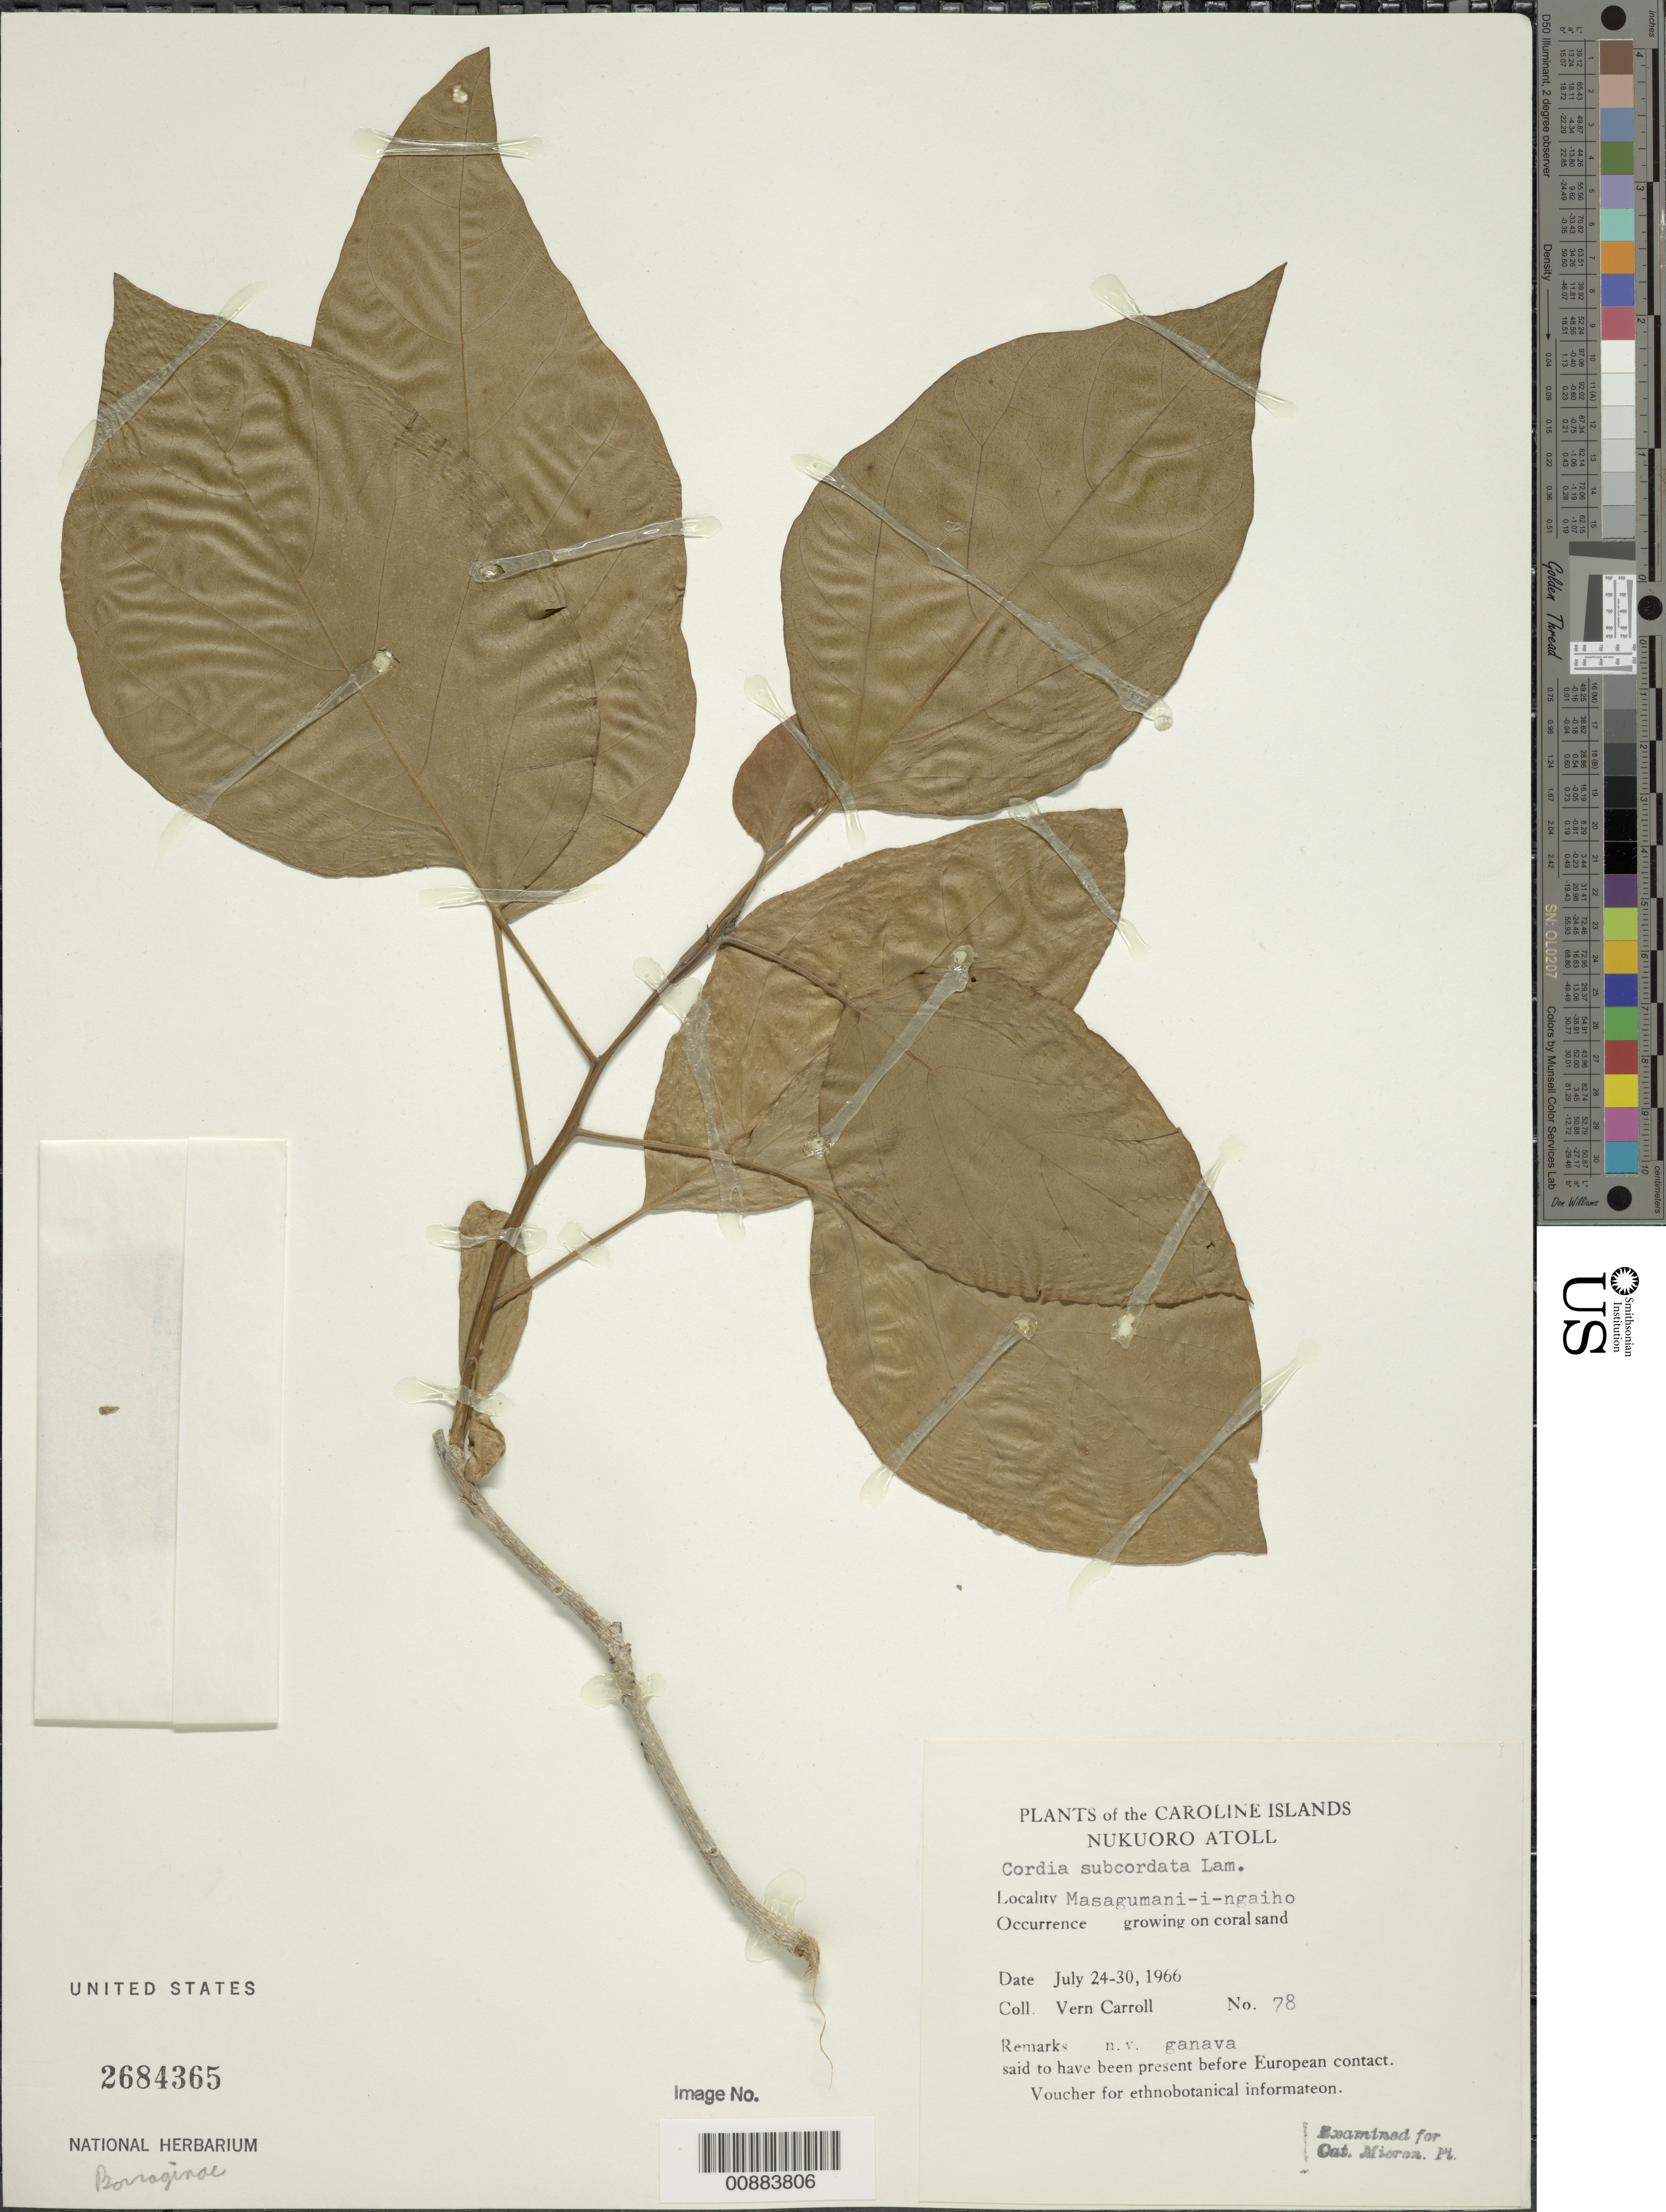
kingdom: Plantae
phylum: Tracheophyta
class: Magnoliopsida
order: Boraginales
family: Cordiaceae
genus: Cordia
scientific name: Cordia subcordata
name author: Lam.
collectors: V. Carroll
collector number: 78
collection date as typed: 24 Jul 1966 to 30 Jul 1966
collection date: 1966-07-24/1966-07-30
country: Micronesia, Federated States of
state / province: Pohnpei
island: Nukuoro Atoll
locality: Masagumani - i - ngaiho.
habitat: Coral sand.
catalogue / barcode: US 2684365